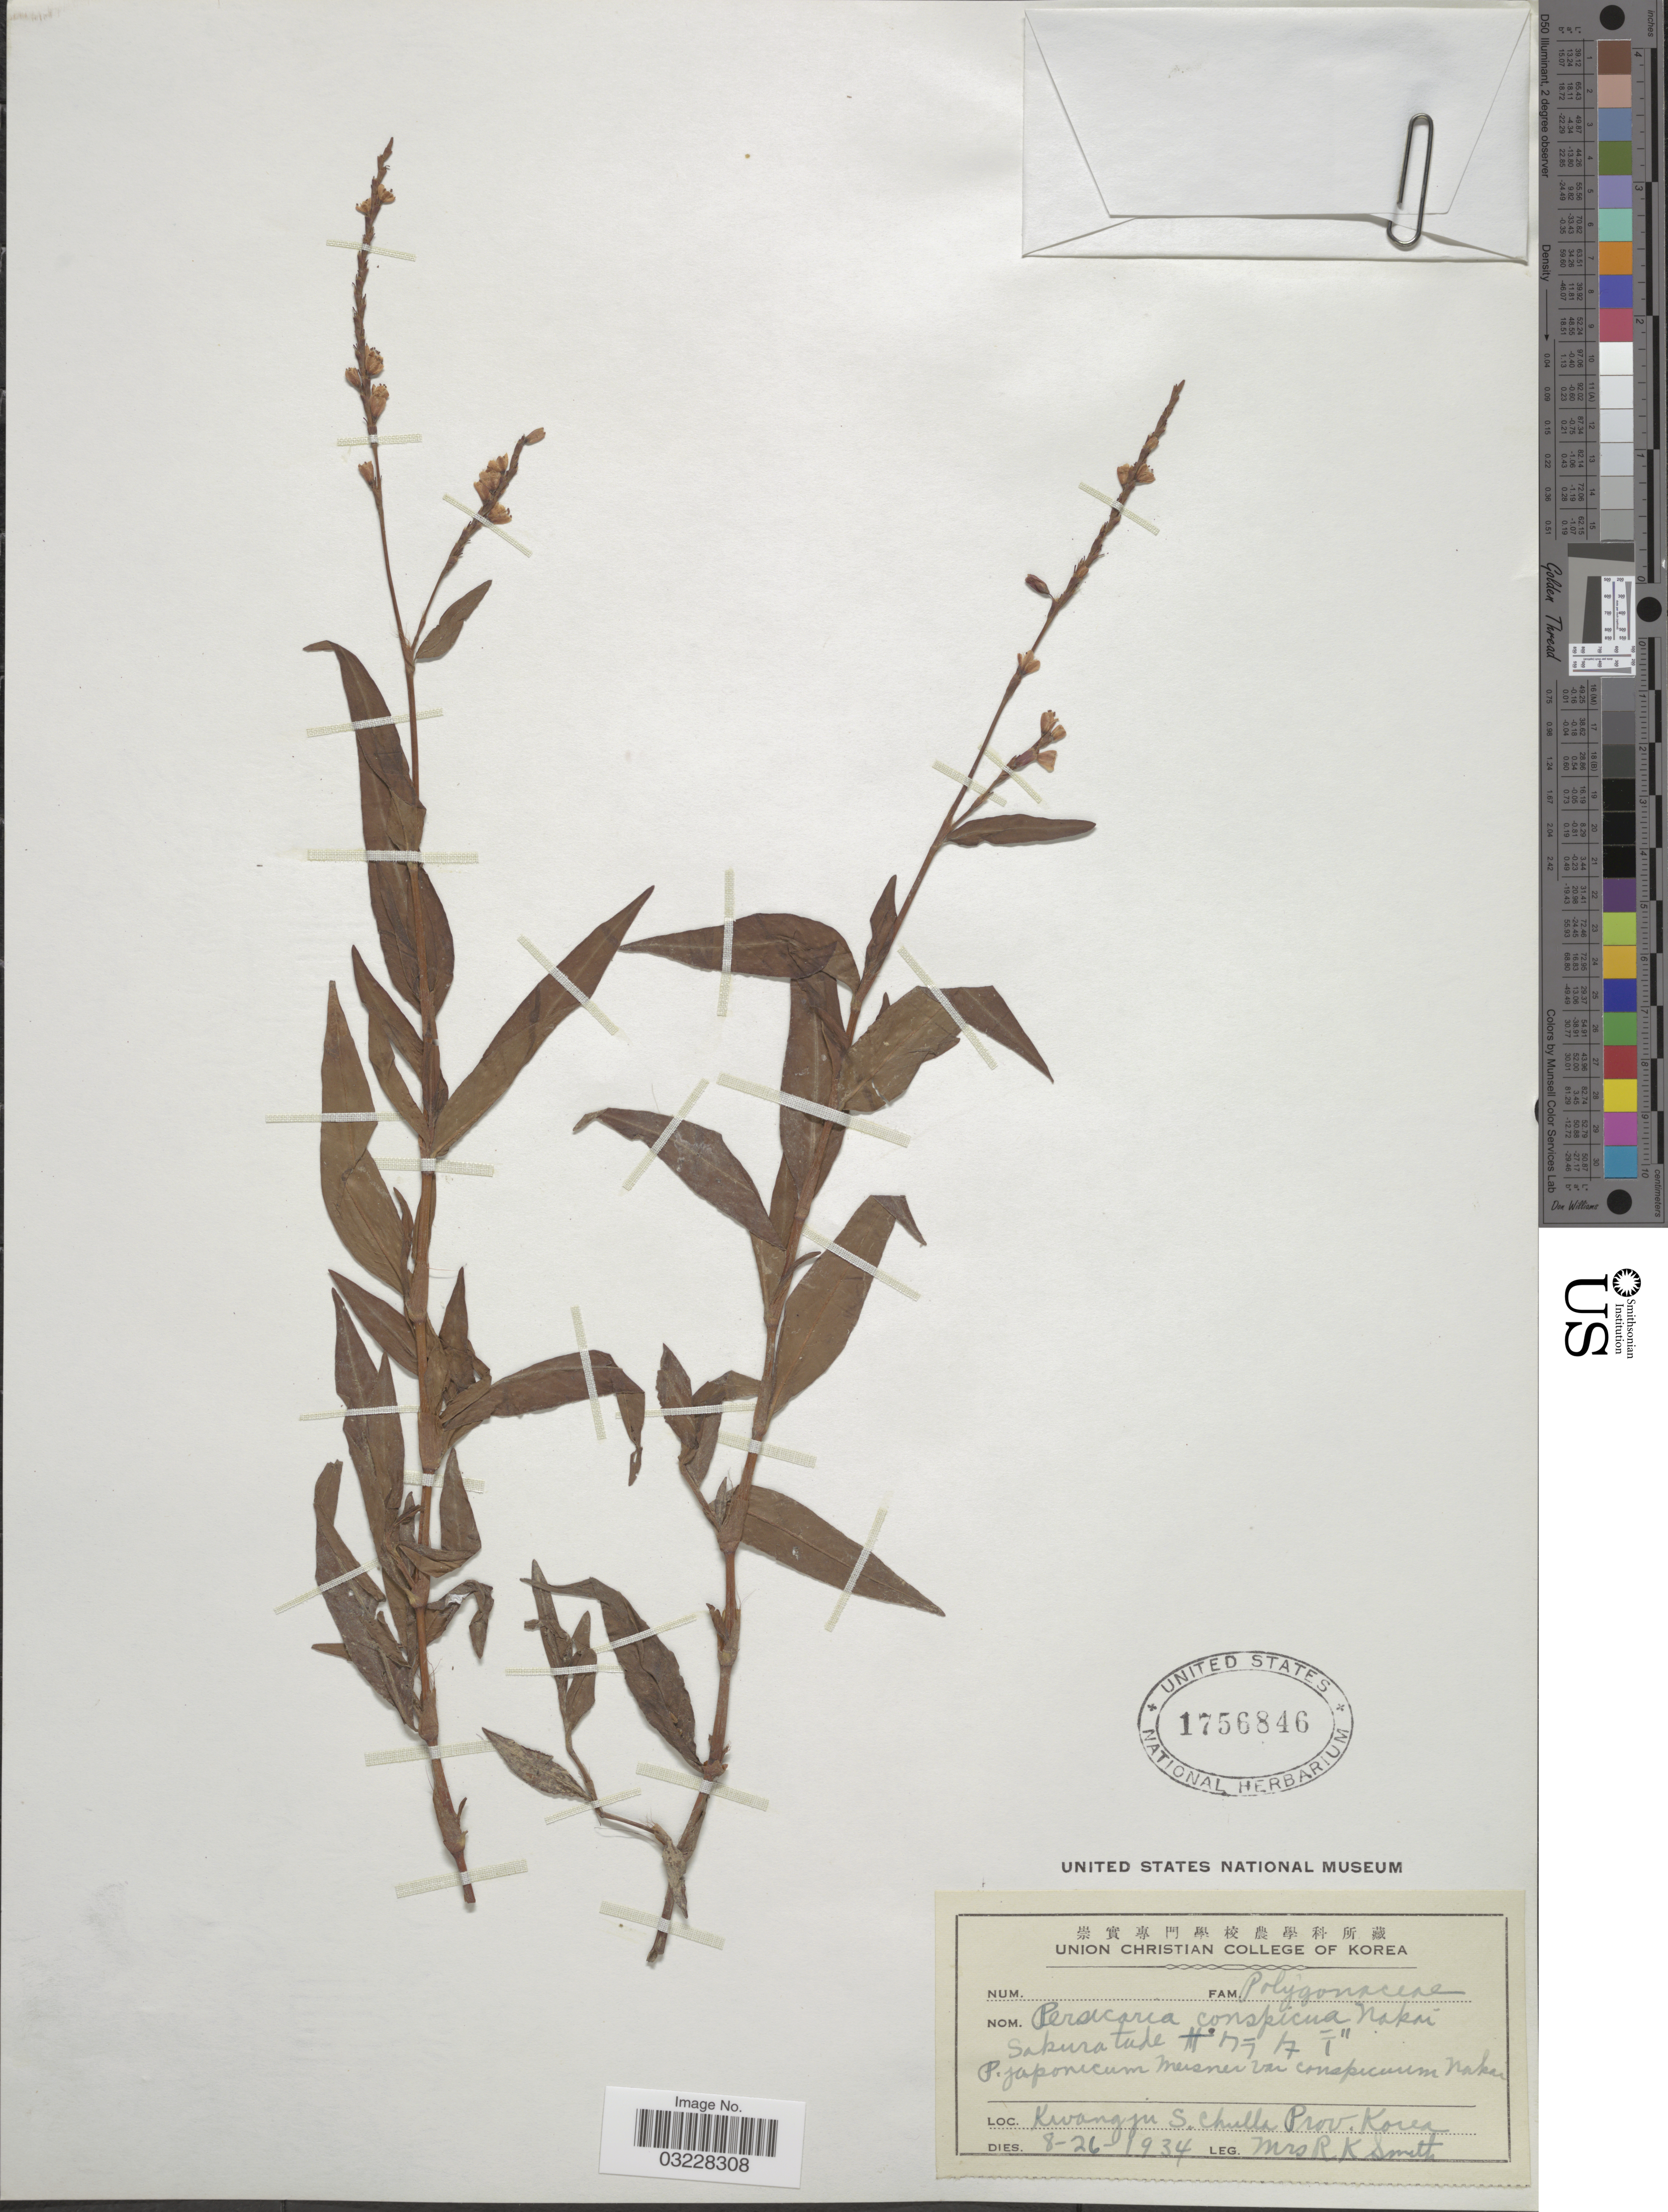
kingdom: Plantae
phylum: Tracheophyta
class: Magnoliopsida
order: Caryophyllales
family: Polygonaceae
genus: Polygonum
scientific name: Polygonum conspicuum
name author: Nakai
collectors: Mrs. R. K. Smith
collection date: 1934-08-26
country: South Korea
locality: Kwangju S. Chulla Prov. Korea.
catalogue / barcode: US 1756846